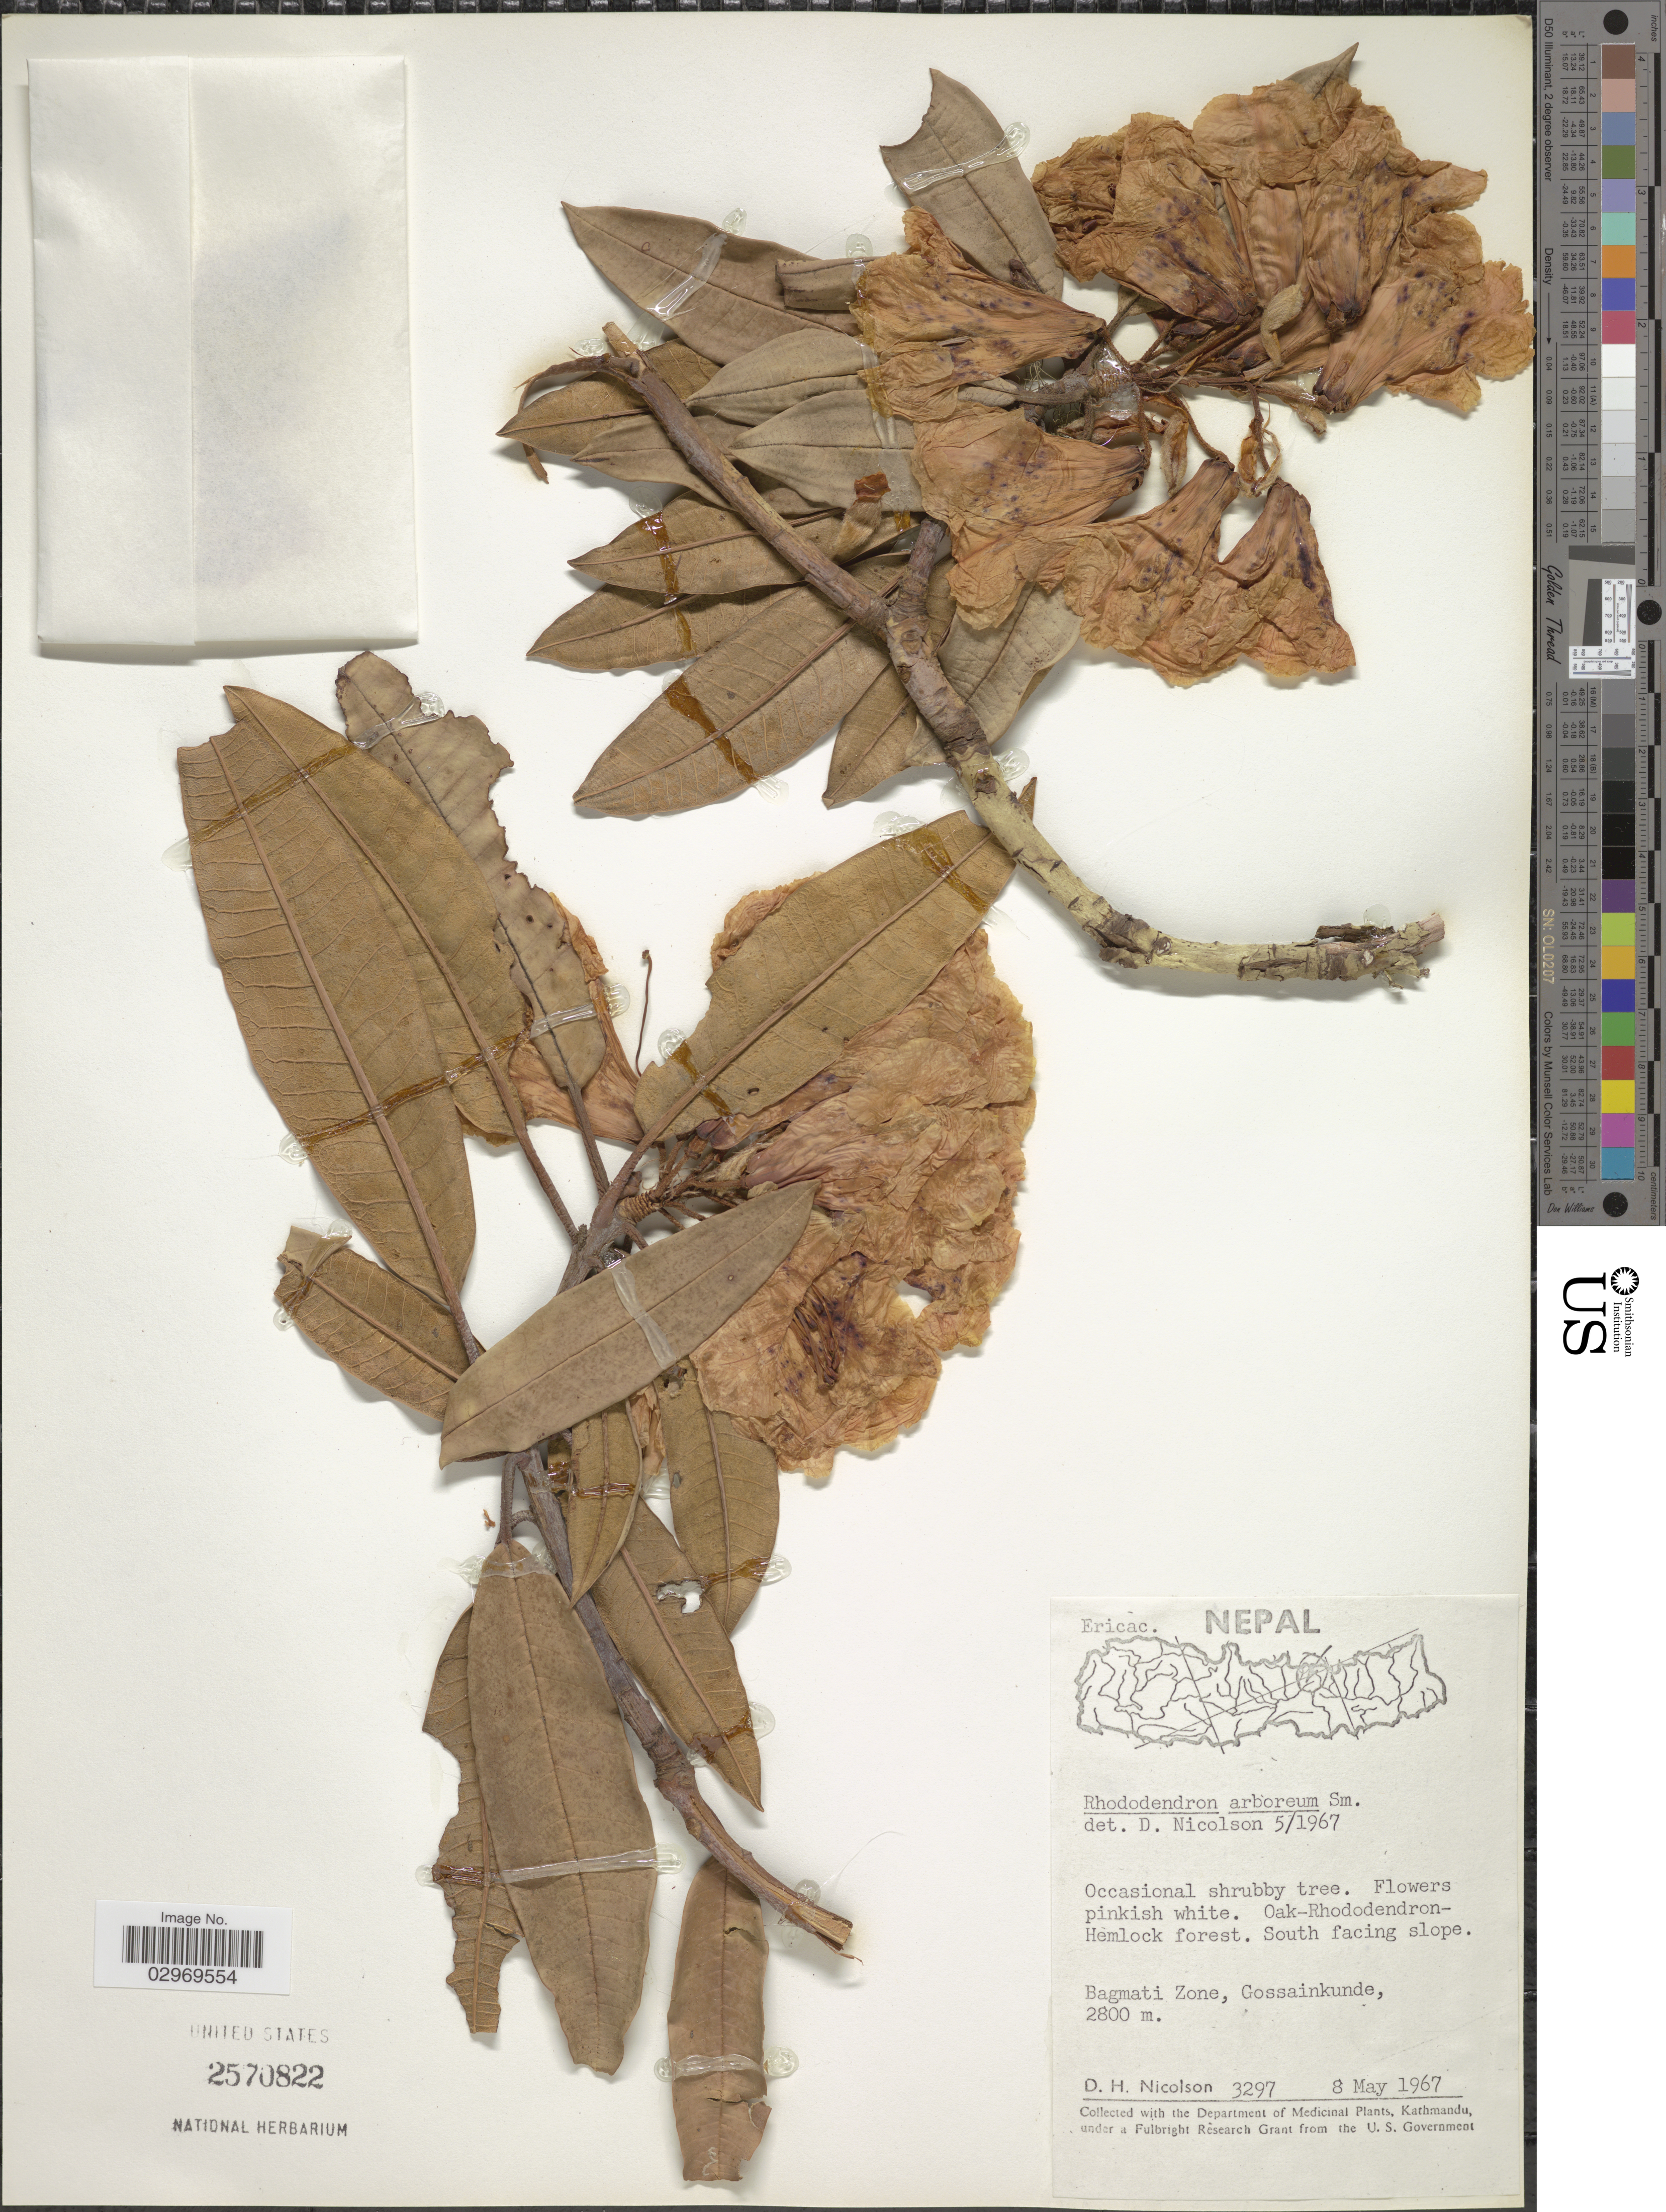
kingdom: Plantae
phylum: Tracheophyta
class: Magnoliopsida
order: Ericales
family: Ericaceae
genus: Rhododendron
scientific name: Rhododendron arboreum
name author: Sm.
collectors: D. H. Nicolson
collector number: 3297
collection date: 1967-05-08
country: Nepal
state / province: Bagmati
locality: South facing slope, Bagmati Zone, Gossainkunde.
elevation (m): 2800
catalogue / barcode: US 2570822